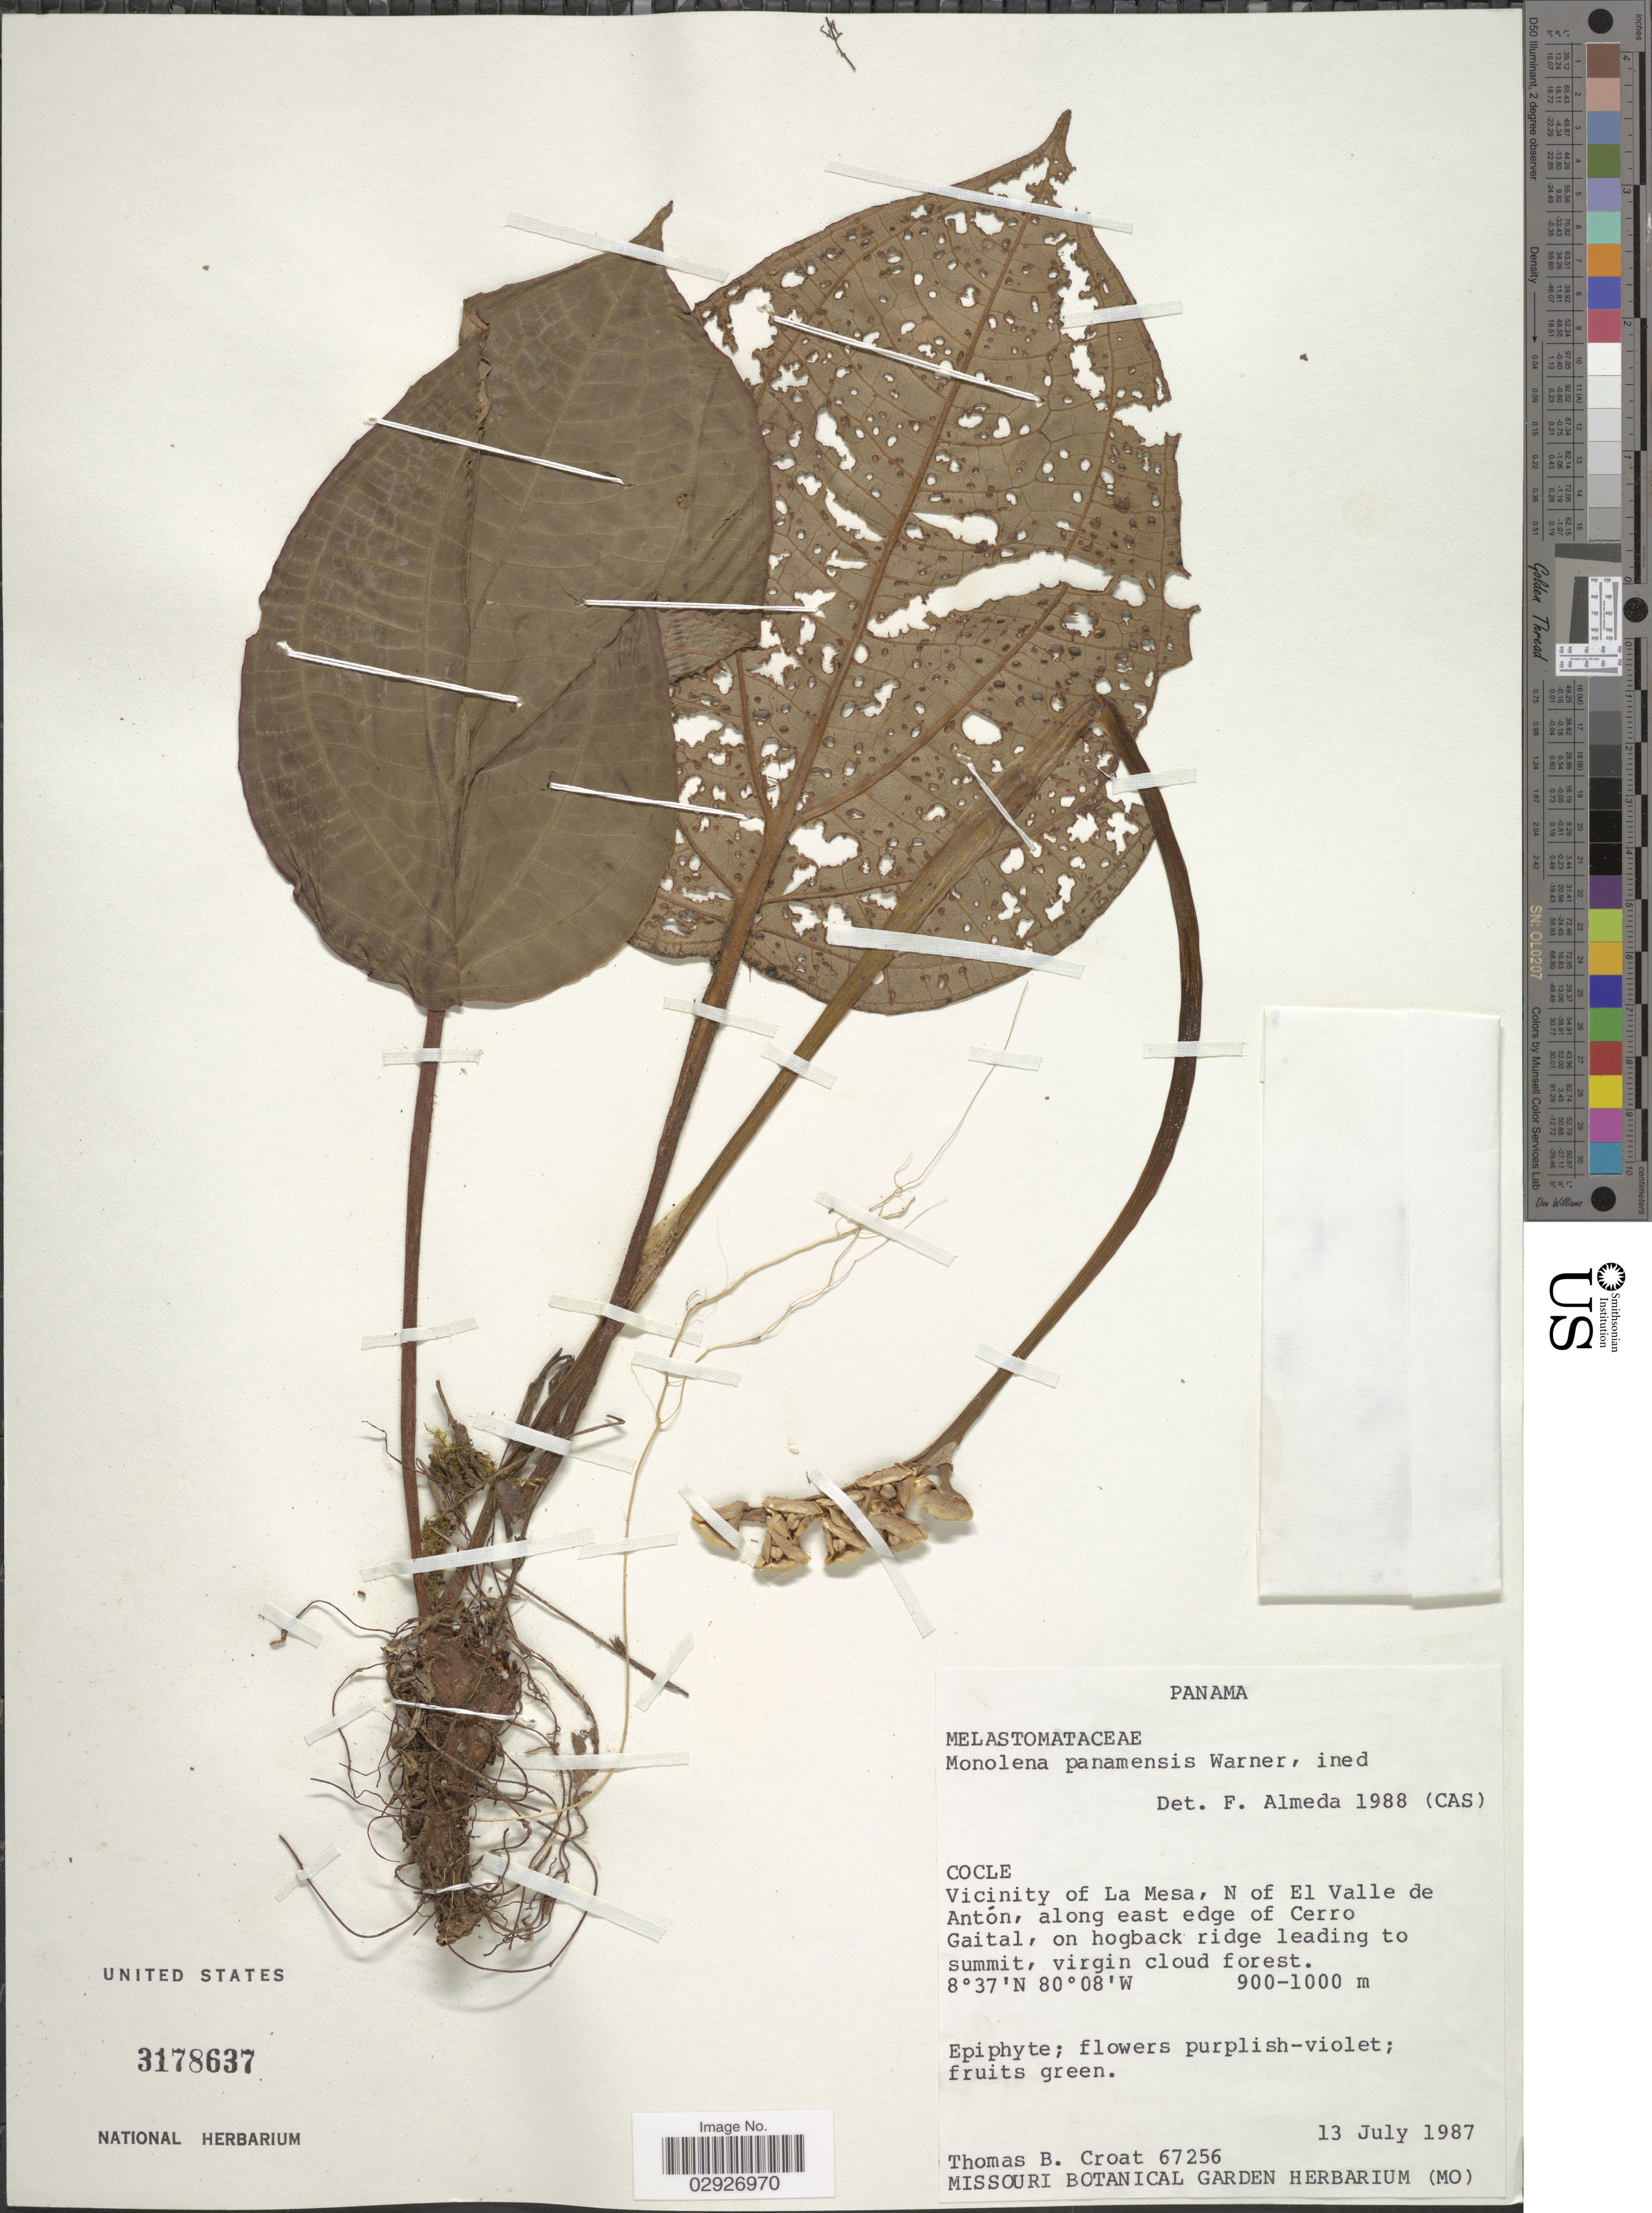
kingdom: Plantae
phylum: Tracheophyta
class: Magnoliopsida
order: Myrtales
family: Melastomataceae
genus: Monolena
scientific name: Monolena panamensis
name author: Warner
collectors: T. B. Croat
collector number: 67256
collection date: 1987-07-13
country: Panama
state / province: Coclé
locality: Vicinity of La Mesa, N of El Valle de Antón, along east edge of Cerro Gaital, on hogback ridge leading to summit.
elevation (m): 900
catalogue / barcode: US 3178637